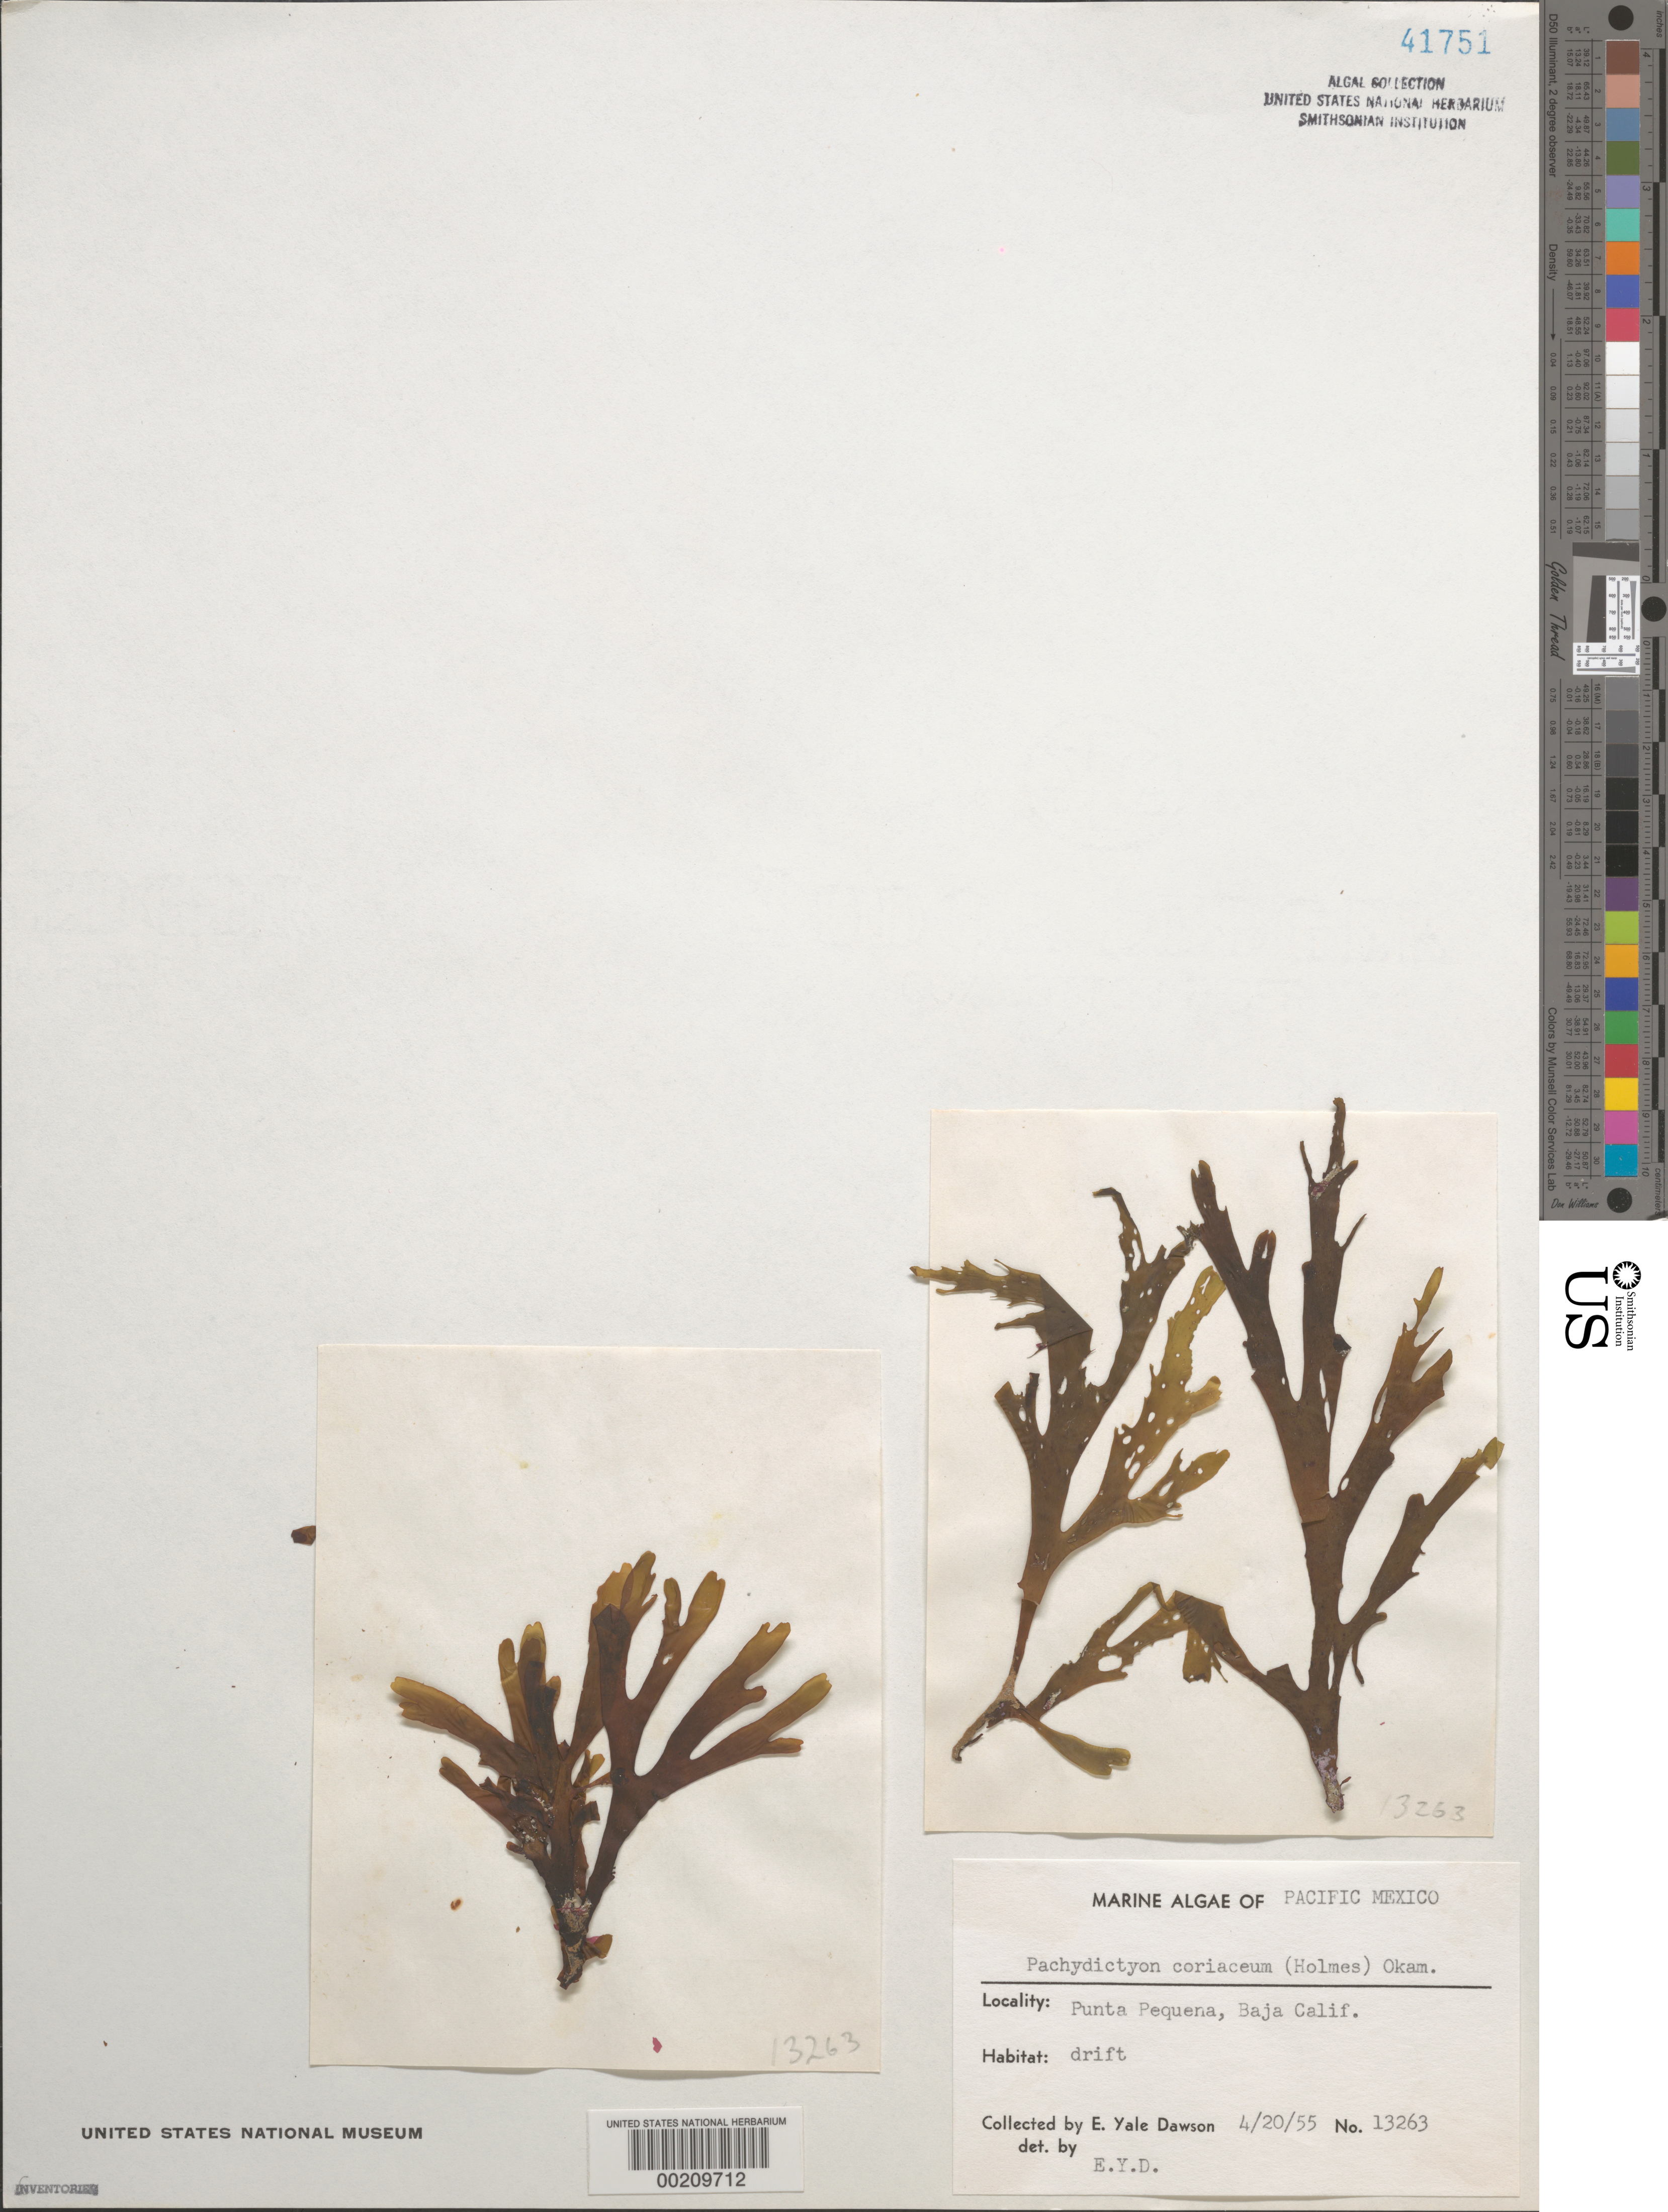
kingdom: Chromista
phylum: Ochrophyta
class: Phaeophyceae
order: Dictyotales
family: Dictyotaceae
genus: Pachydictyon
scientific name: Pachydictyon coriaceum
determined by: Dawson, E. Y.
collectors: E. Y. Dawson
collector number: EYD 13263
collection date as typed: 20 Apr 1955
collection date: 1955-04-20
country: Mexico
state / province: Baja California Sur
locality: Punta Pequena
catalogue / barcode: US 41751